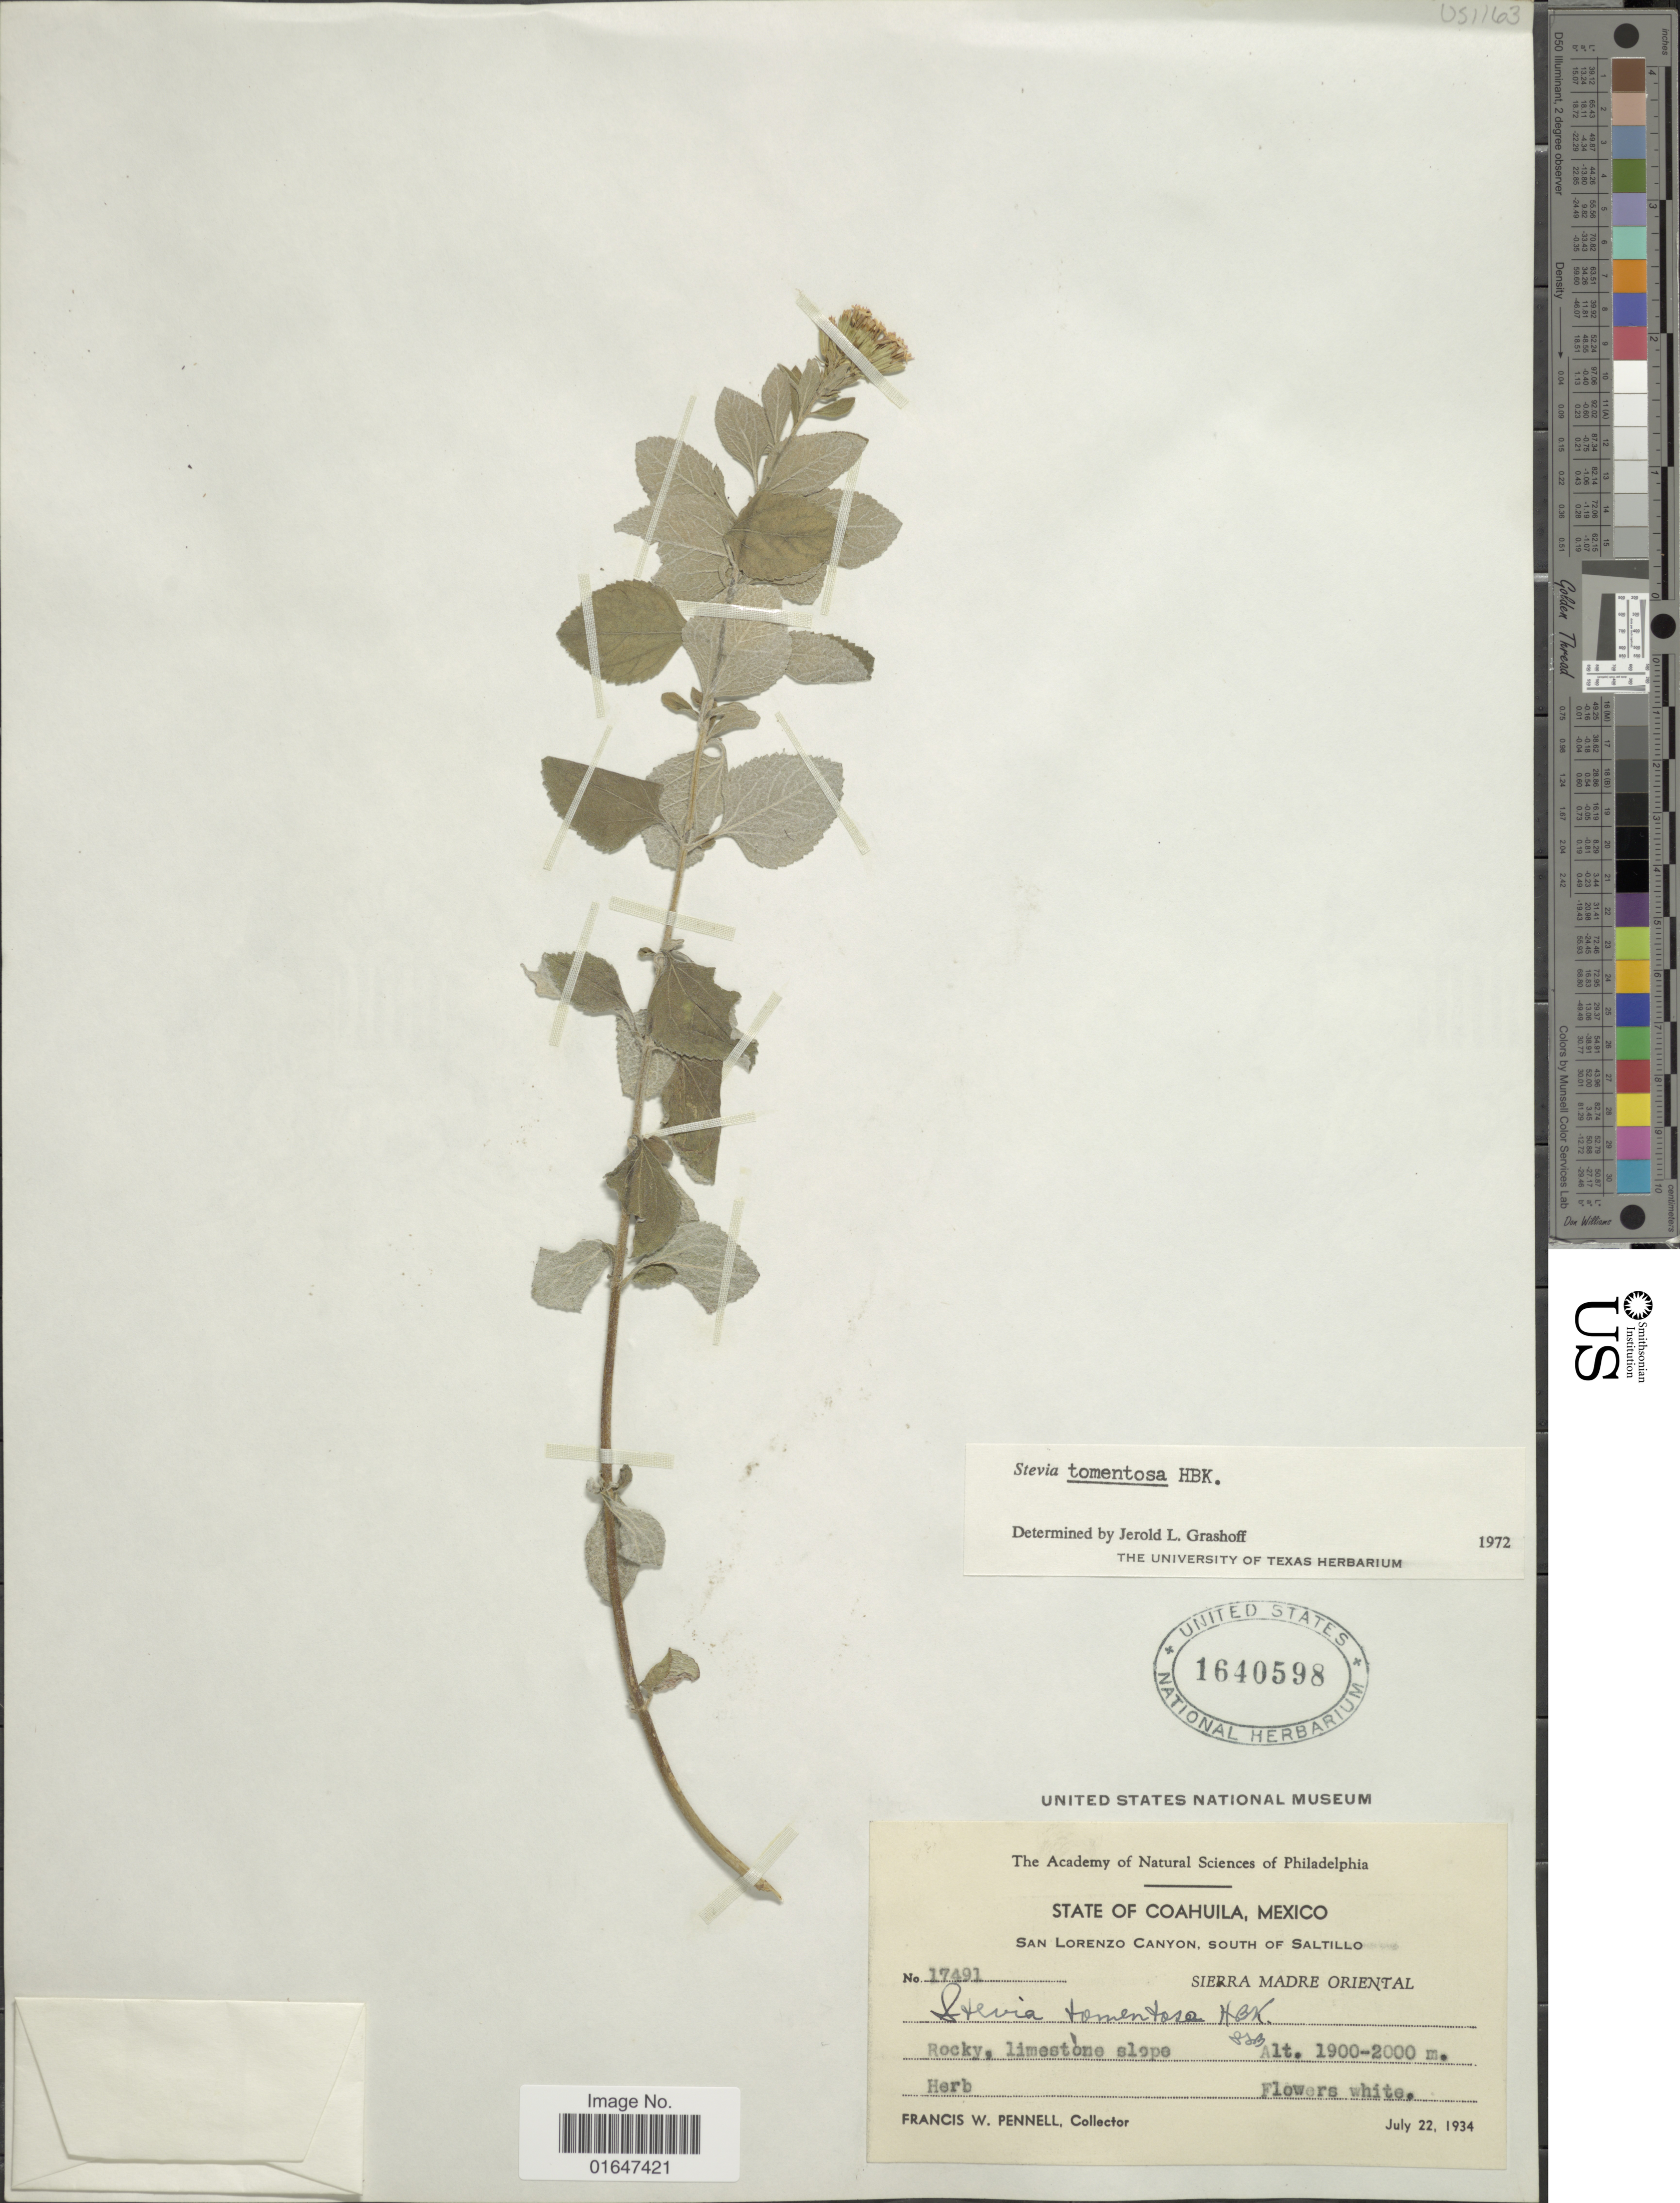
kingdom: Plantae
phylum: Tracheophyta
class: Magnoliopsida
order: Asterales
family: Asteraceae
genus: Stevia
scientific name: Stevia tomentosa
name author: Kunth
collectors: F. W. Pennell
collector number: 17491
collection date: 1934-07-22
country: Mexico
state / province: Coahuila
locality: San Lorenzo Canyon, South of Saltillo, Sierra Madre Oriental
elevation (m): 1900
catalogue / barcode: US 1640598